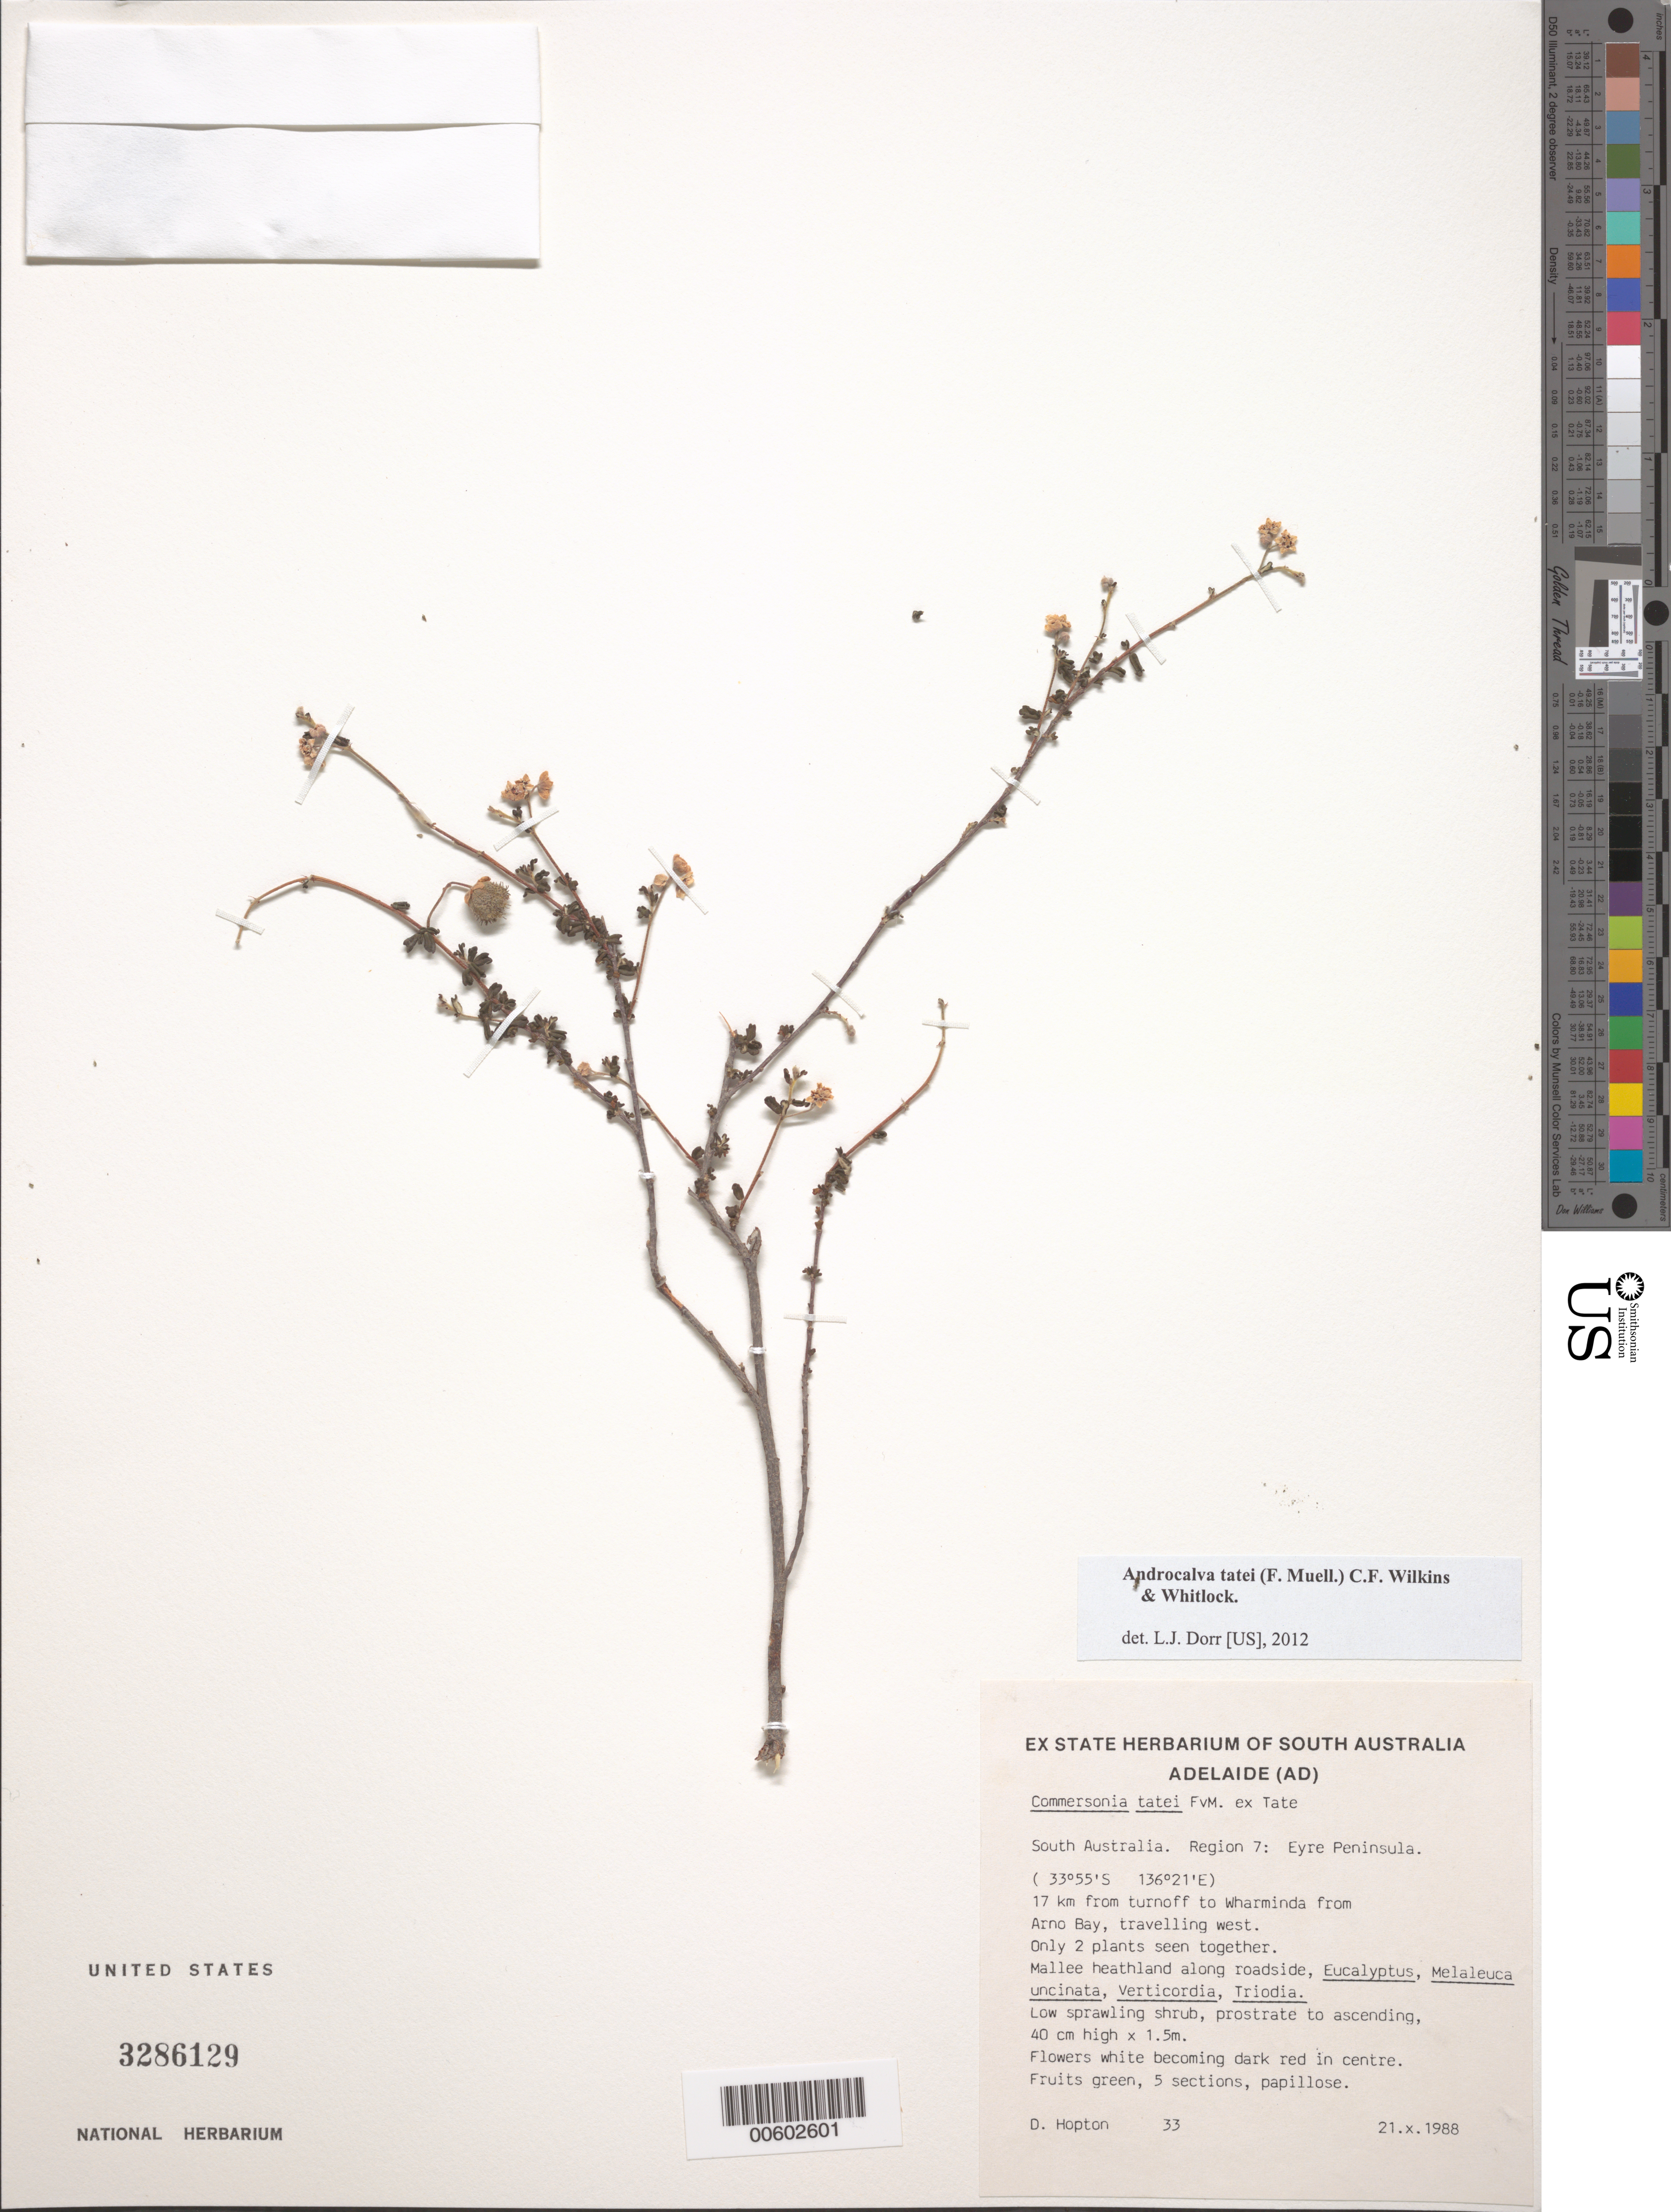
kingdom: Plantae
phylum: Tracheophyta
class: Magnoliopsida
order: Malvales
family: Malvaceae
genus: Commersonia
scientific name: Commersonia tatei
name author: F. Muell. ex Tate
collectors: D. Hopton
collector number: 33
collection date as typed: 21 Oct 1988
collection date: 1988-10-21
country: Australia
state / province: South Australia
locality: Region 7: Eyre Peninsula. 17 km from turnoff to Wharminda from Arno Bay, travelling west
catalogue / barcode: US 3286129